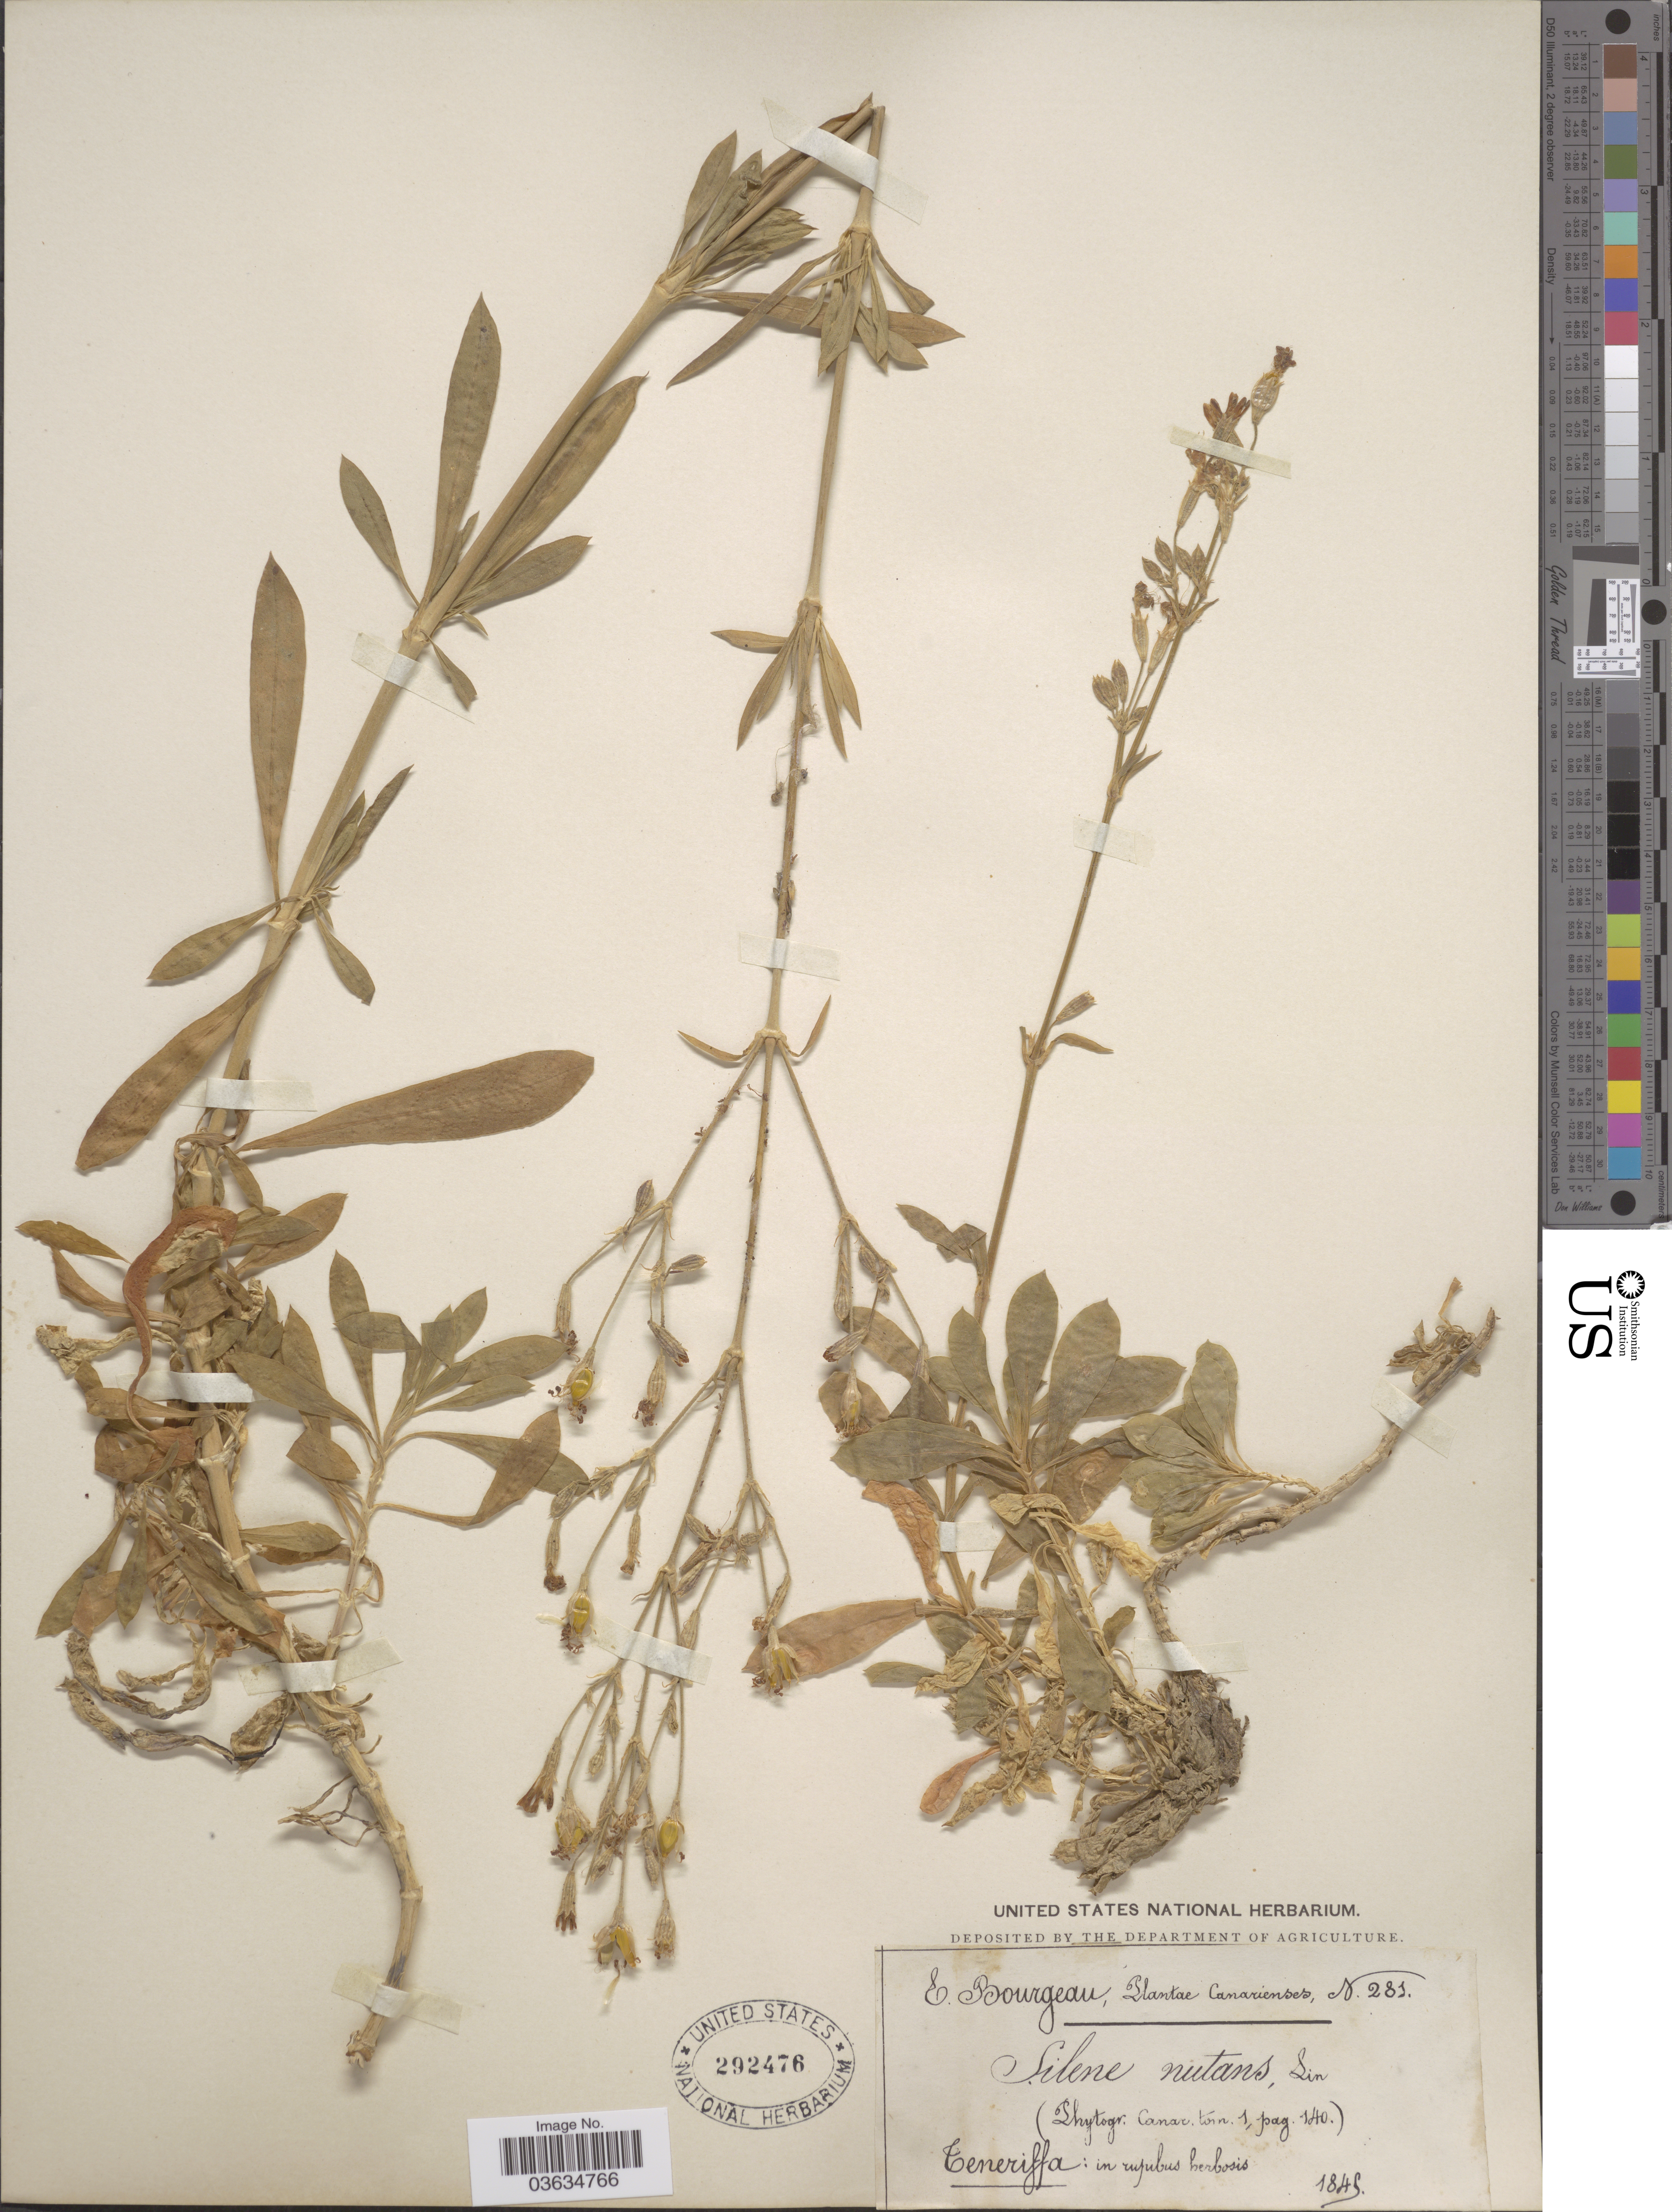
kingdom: Plantae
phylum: Tracheophyta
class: Magnoliopsida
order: Caryophyllales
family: Caryophyllaceae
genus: Silene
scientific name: Silene nutans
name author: L.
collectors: E. Bourgeau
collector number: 283*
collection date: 1845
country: Spain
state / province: Canarias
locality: Canarienses. Teneriffa: in rupibus herbosis.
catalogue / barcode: US 292476